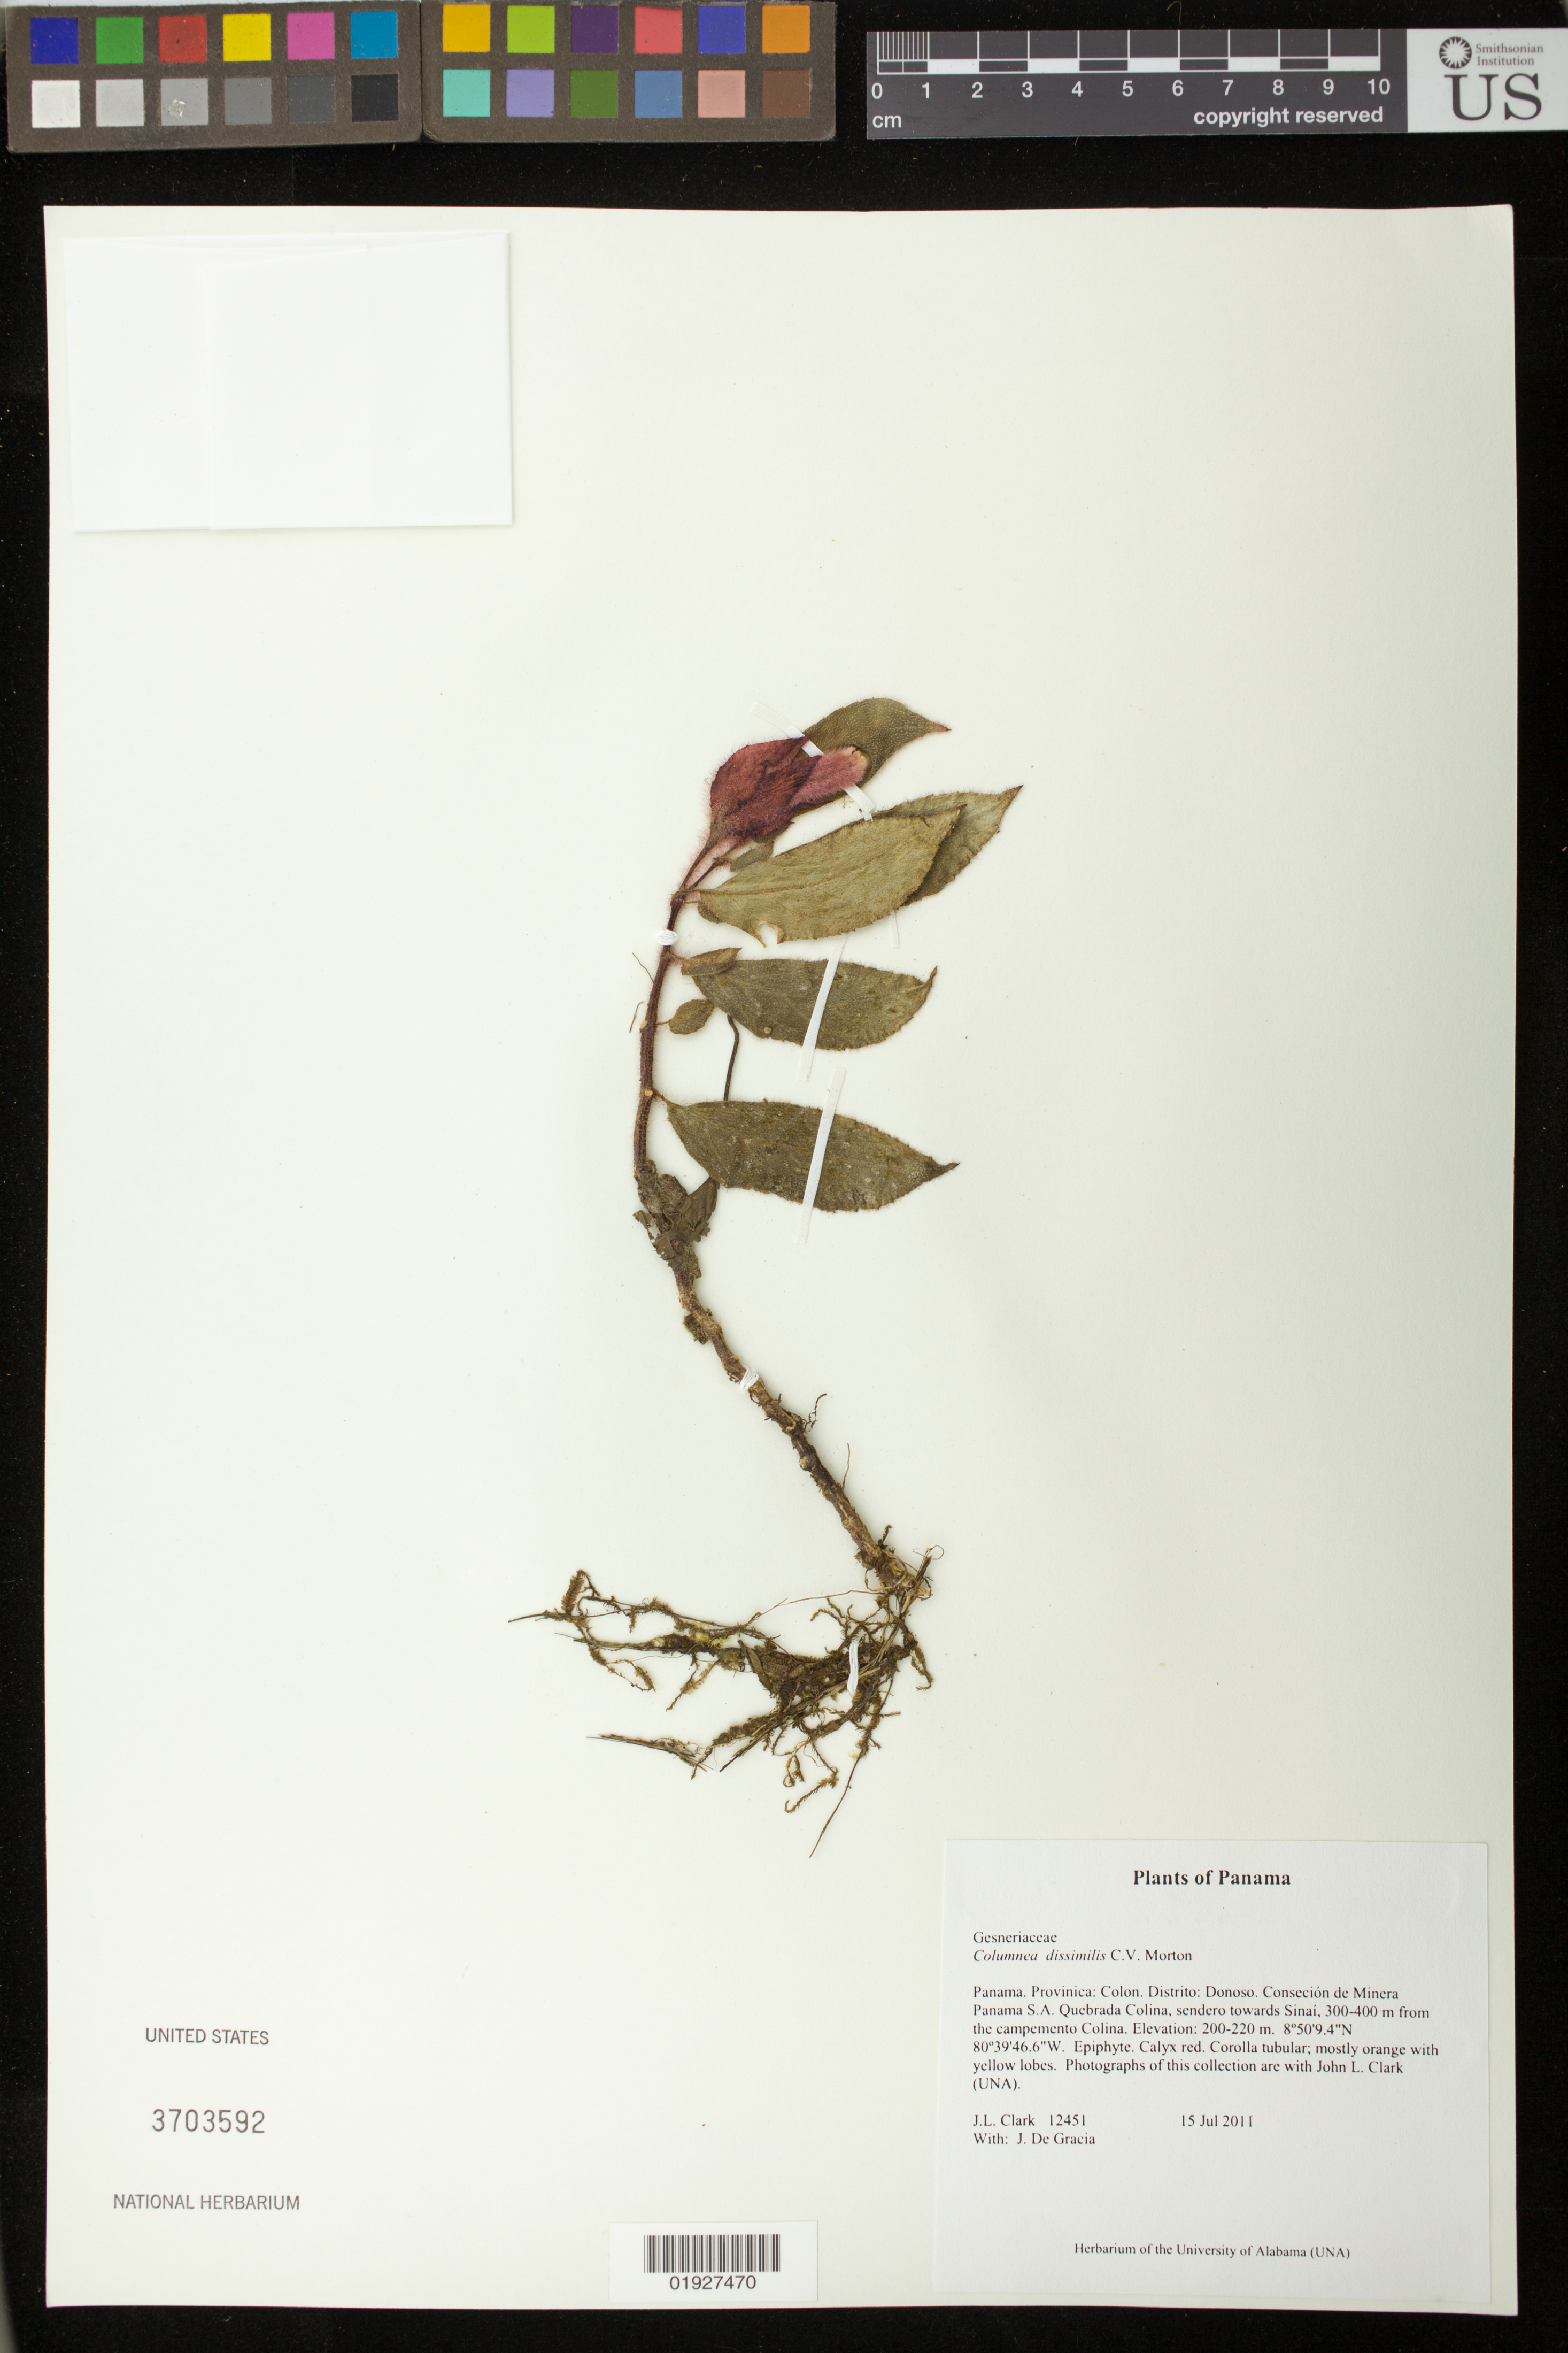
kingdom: Plantae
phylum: Tracheophyta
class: Magnoliopsida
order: Lamiales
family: Gesneriaceae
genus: Columnea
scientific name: Columnea dissimilis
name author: C.V. Morton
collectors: J. L. Clark & J. De Gracia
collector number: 12451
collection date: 2011-07-15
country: Panama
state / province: Colón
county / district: Donoso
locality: Conseción de Minera Panama S.A. Quebrada Colina, sendero towards Sinai, 300-400 m from the campemento Colina.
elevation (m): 200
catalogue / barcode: US 3703592